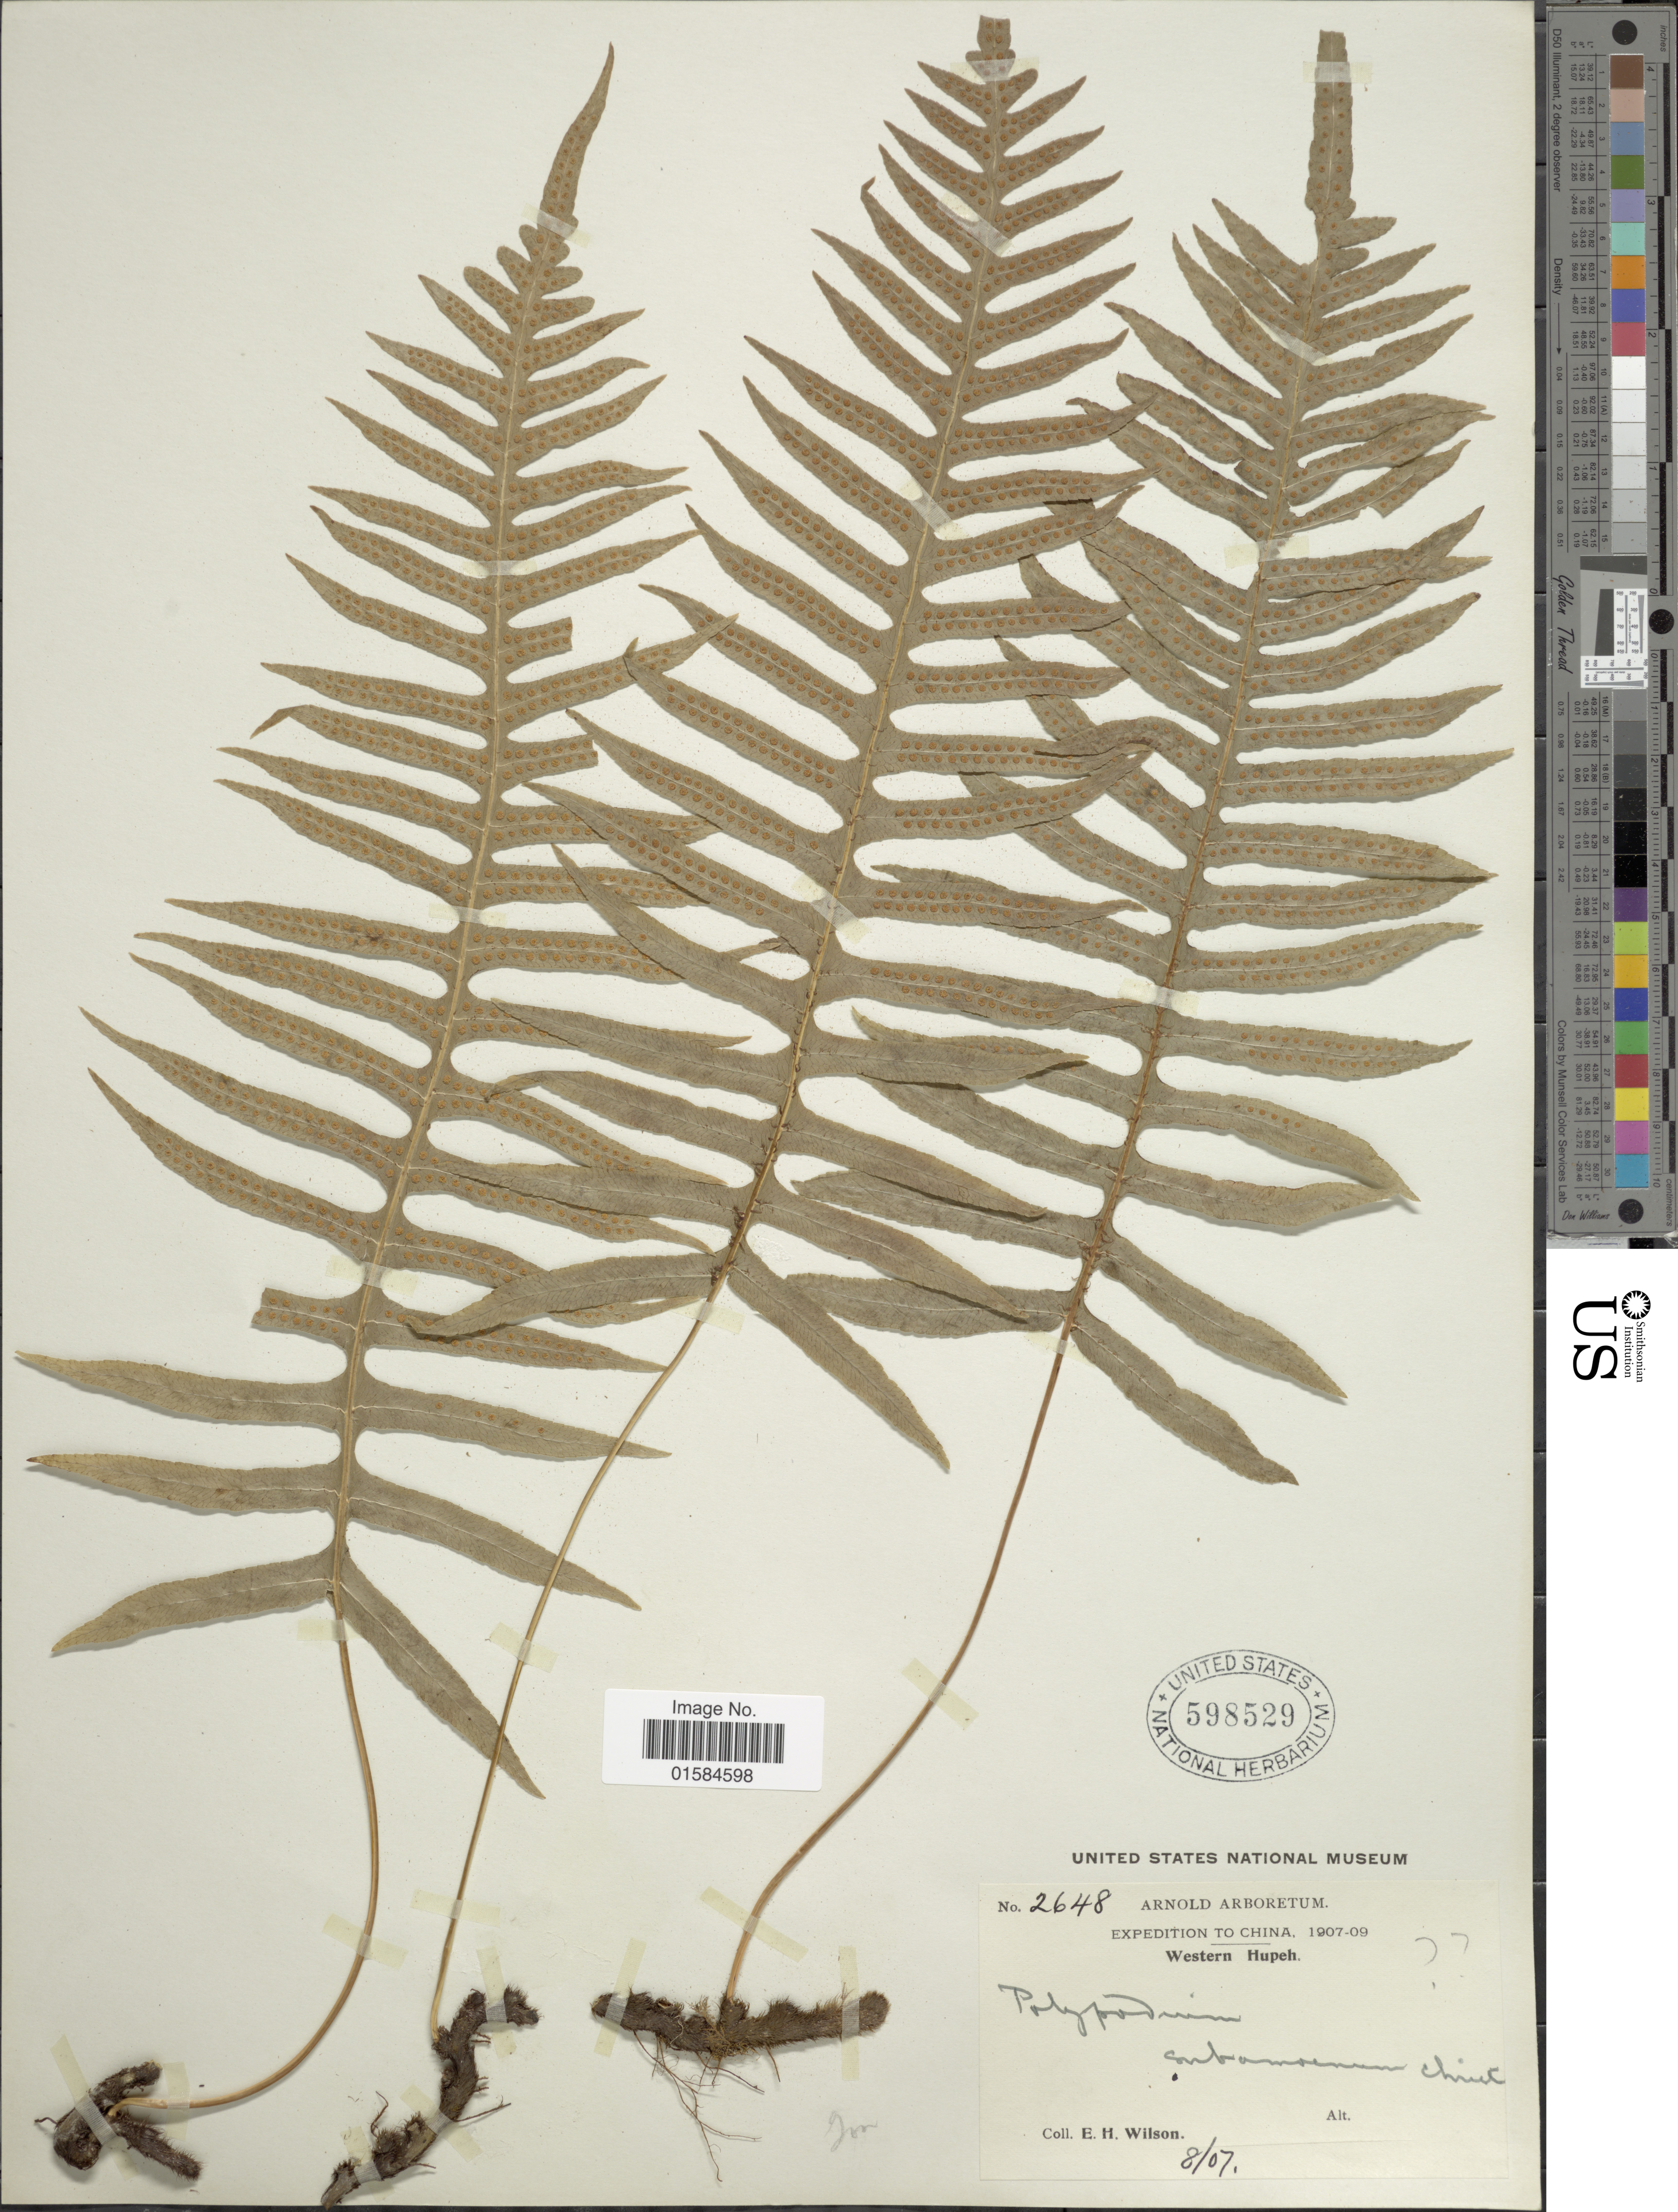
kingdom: Plantae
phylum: Tracheophyta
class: Polypodiopsida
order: Polypodiales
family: Polypodiaceae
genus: Goniophlebium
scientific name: Goniophlebium amoenum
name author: (Wall. ex Mett.) J. Sm.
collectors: E. Wilson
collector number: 2648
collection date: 1907-08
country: China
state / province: Hubei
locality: Western Hupeh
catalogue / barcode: US 598529